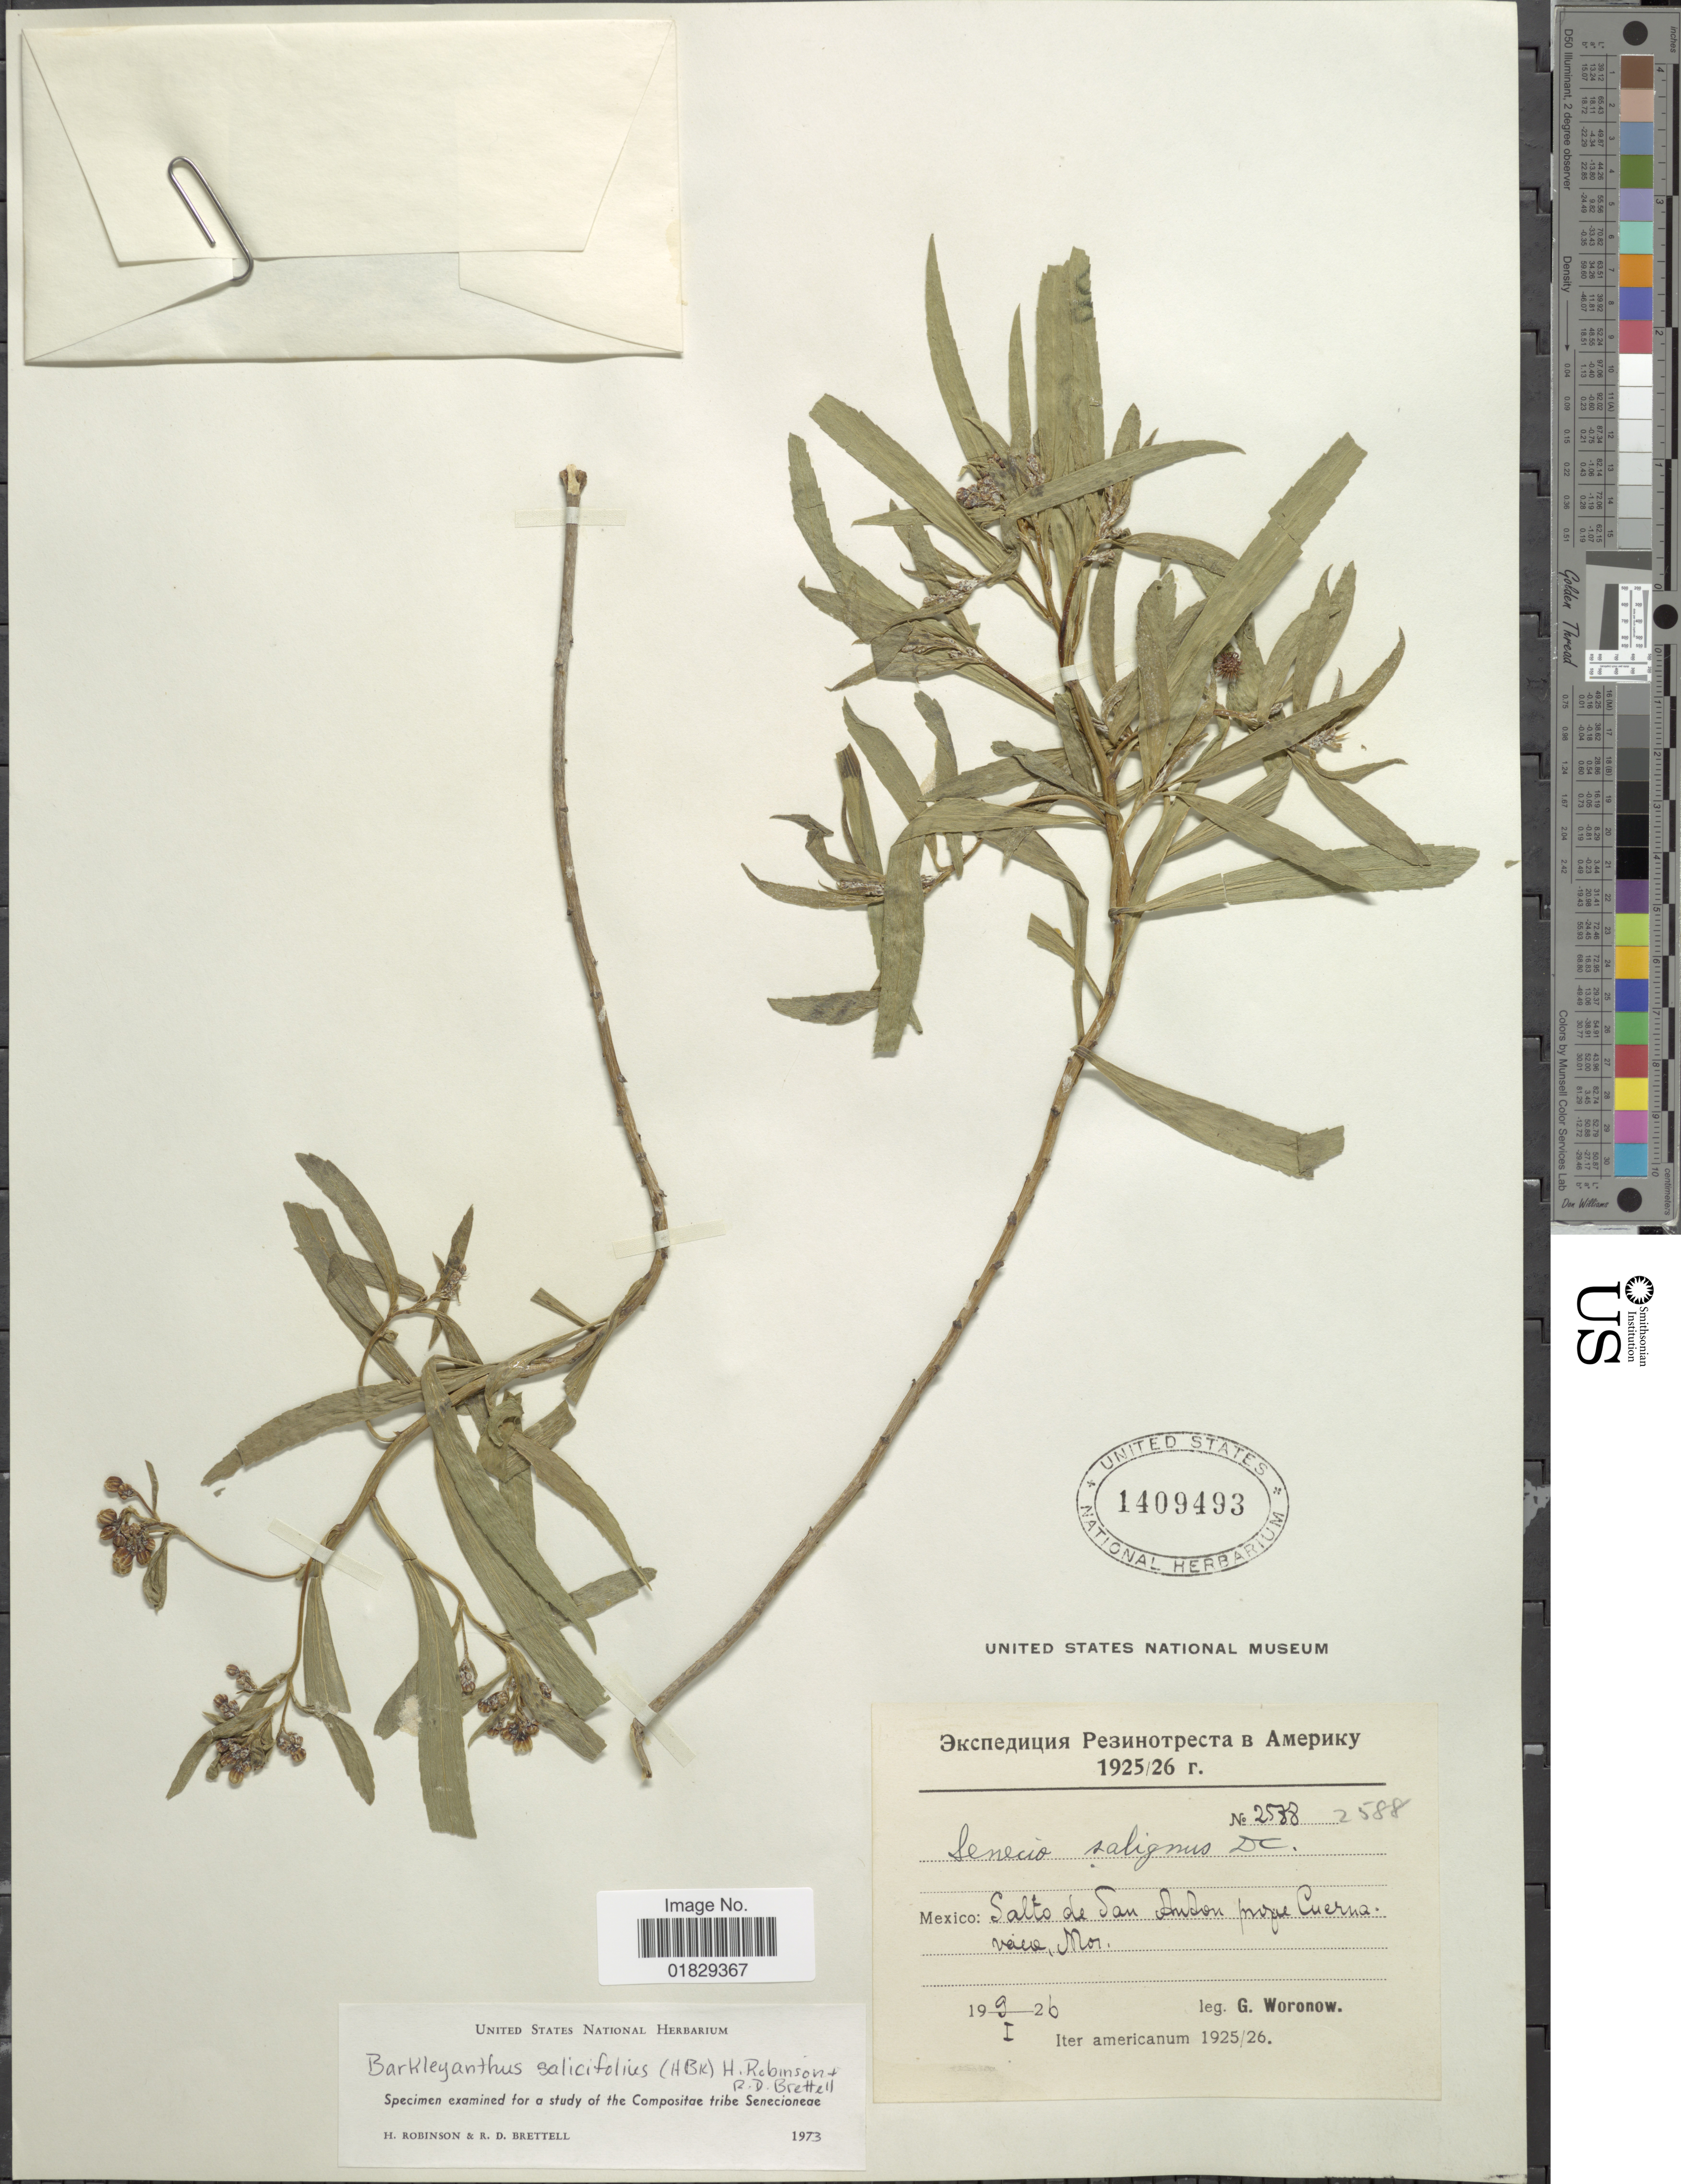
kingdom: Plantae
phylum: Tracheophyta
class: Magnoliopsida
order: Asterales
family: Asteraceae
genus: Barkleyanthus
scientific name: Barkleyanthus salicifolius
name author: (Kunth) H. Rob. & Brettell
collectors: G. Woronow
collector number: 2588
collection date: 1926-01-09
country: Mexico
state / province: Morelos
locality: Mexico: Salto de San Anton prope Cuernavaca, Mor.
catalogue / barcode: US 1409493